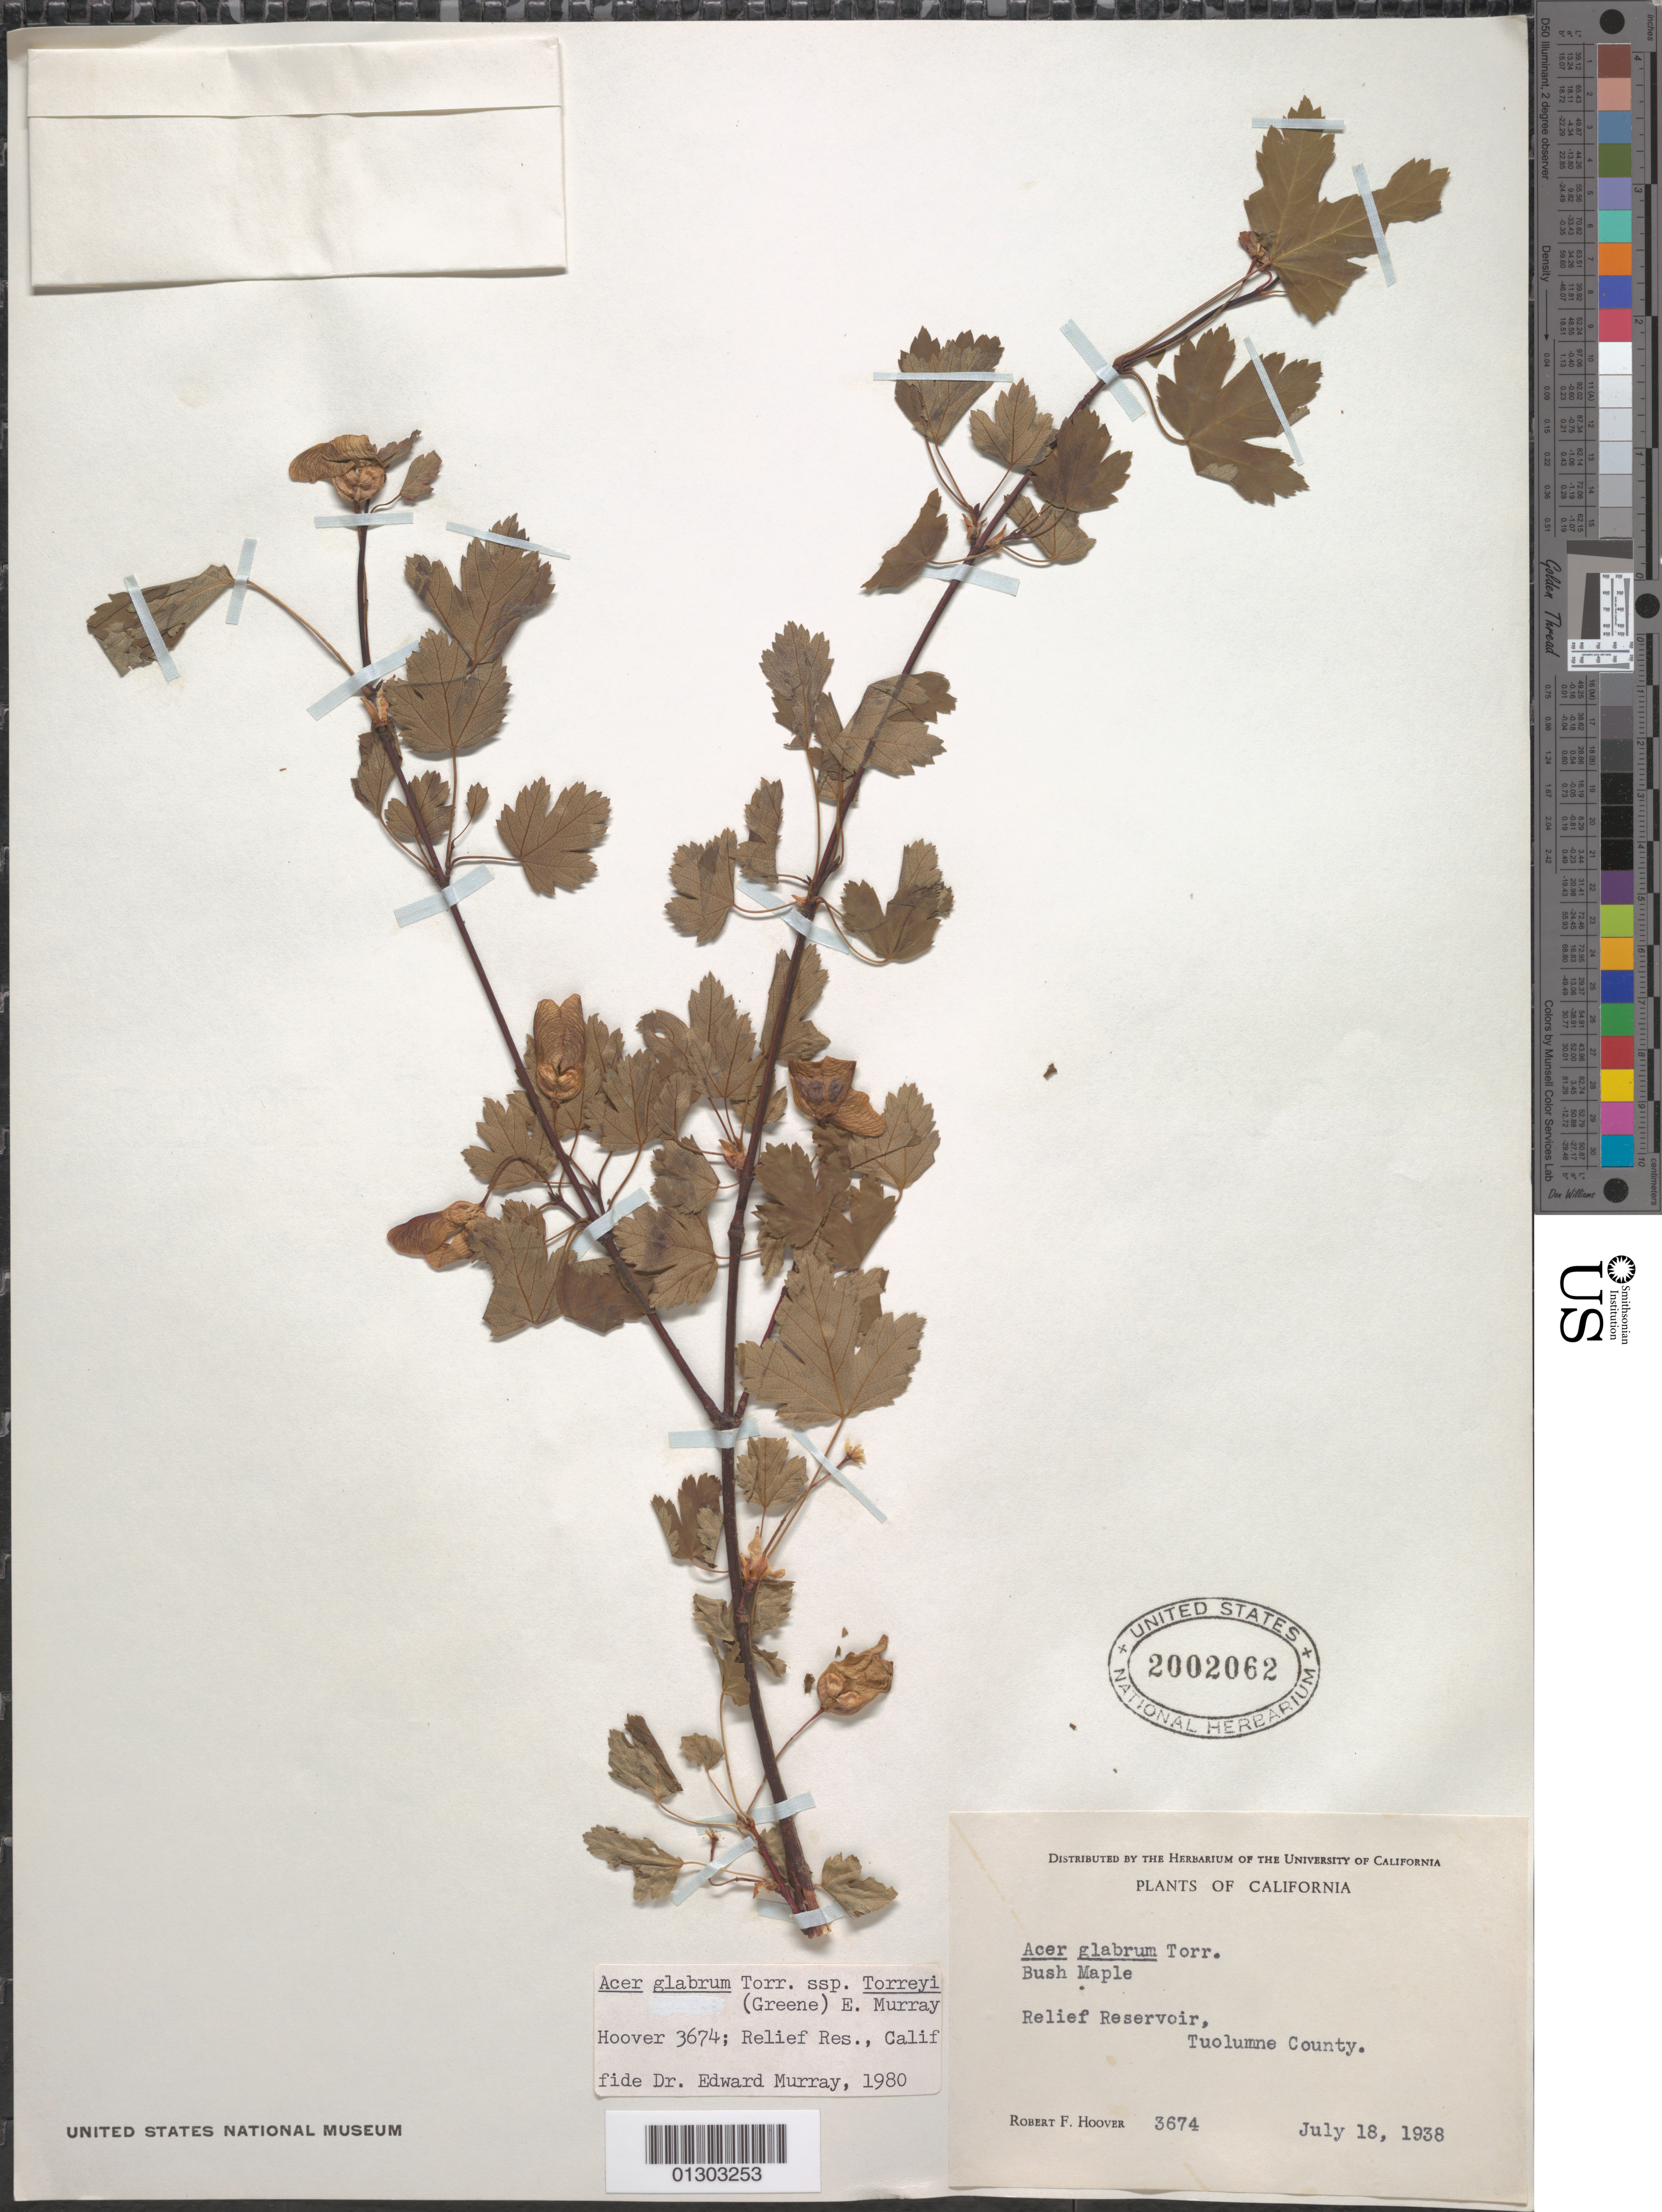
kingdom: Plantae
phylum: Tracheophyta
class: Magnoliopsida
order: Sapindales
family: Sapindaceae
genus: Acer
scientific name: Acer glabrum subsp. torreyi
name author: (Greene) A.E. Murray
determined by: Murray, Edward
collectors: R. F. Hoover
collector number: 3674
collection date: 1938-07-18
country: United States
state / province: California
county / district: Tuolumne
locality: Tuolumne County, Relief Reservoir.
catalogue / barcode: US 2002062